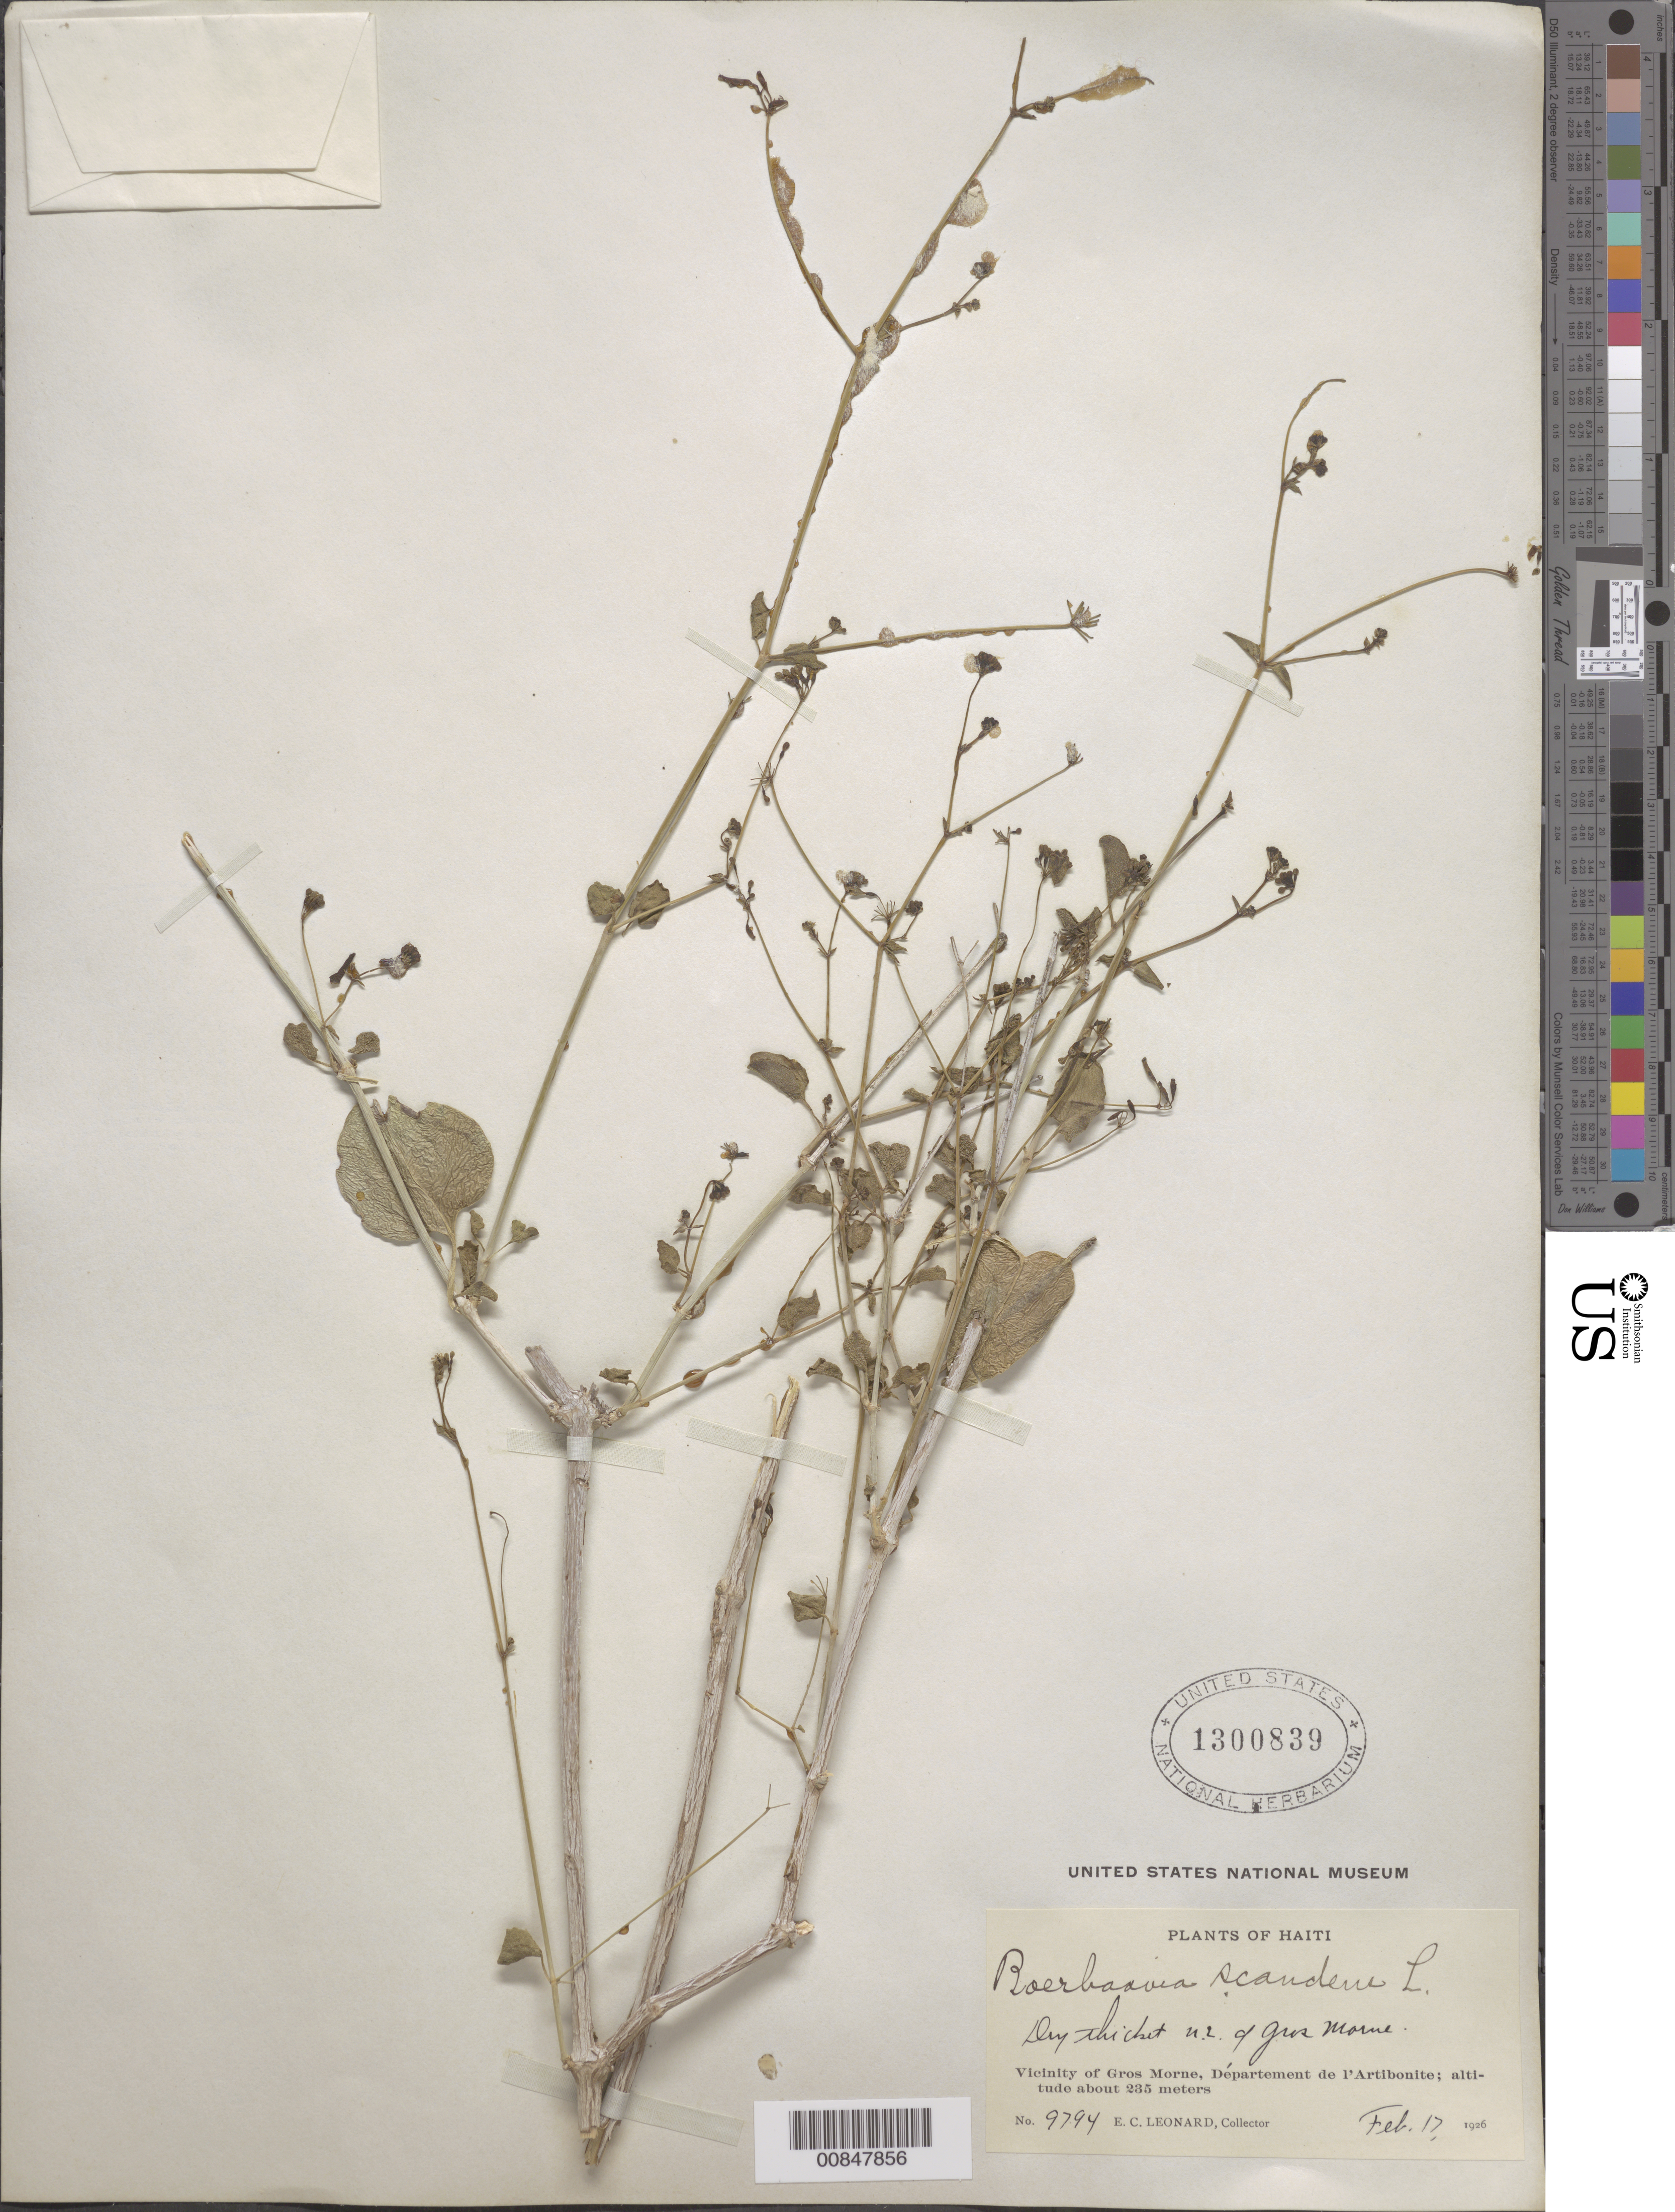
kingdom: Plantae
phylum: Tracheophyta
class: Magnoliopsida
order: Caryophyllales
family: Nyctaginaceae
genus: Boerhavia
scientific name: Boerhavia scandens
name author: L.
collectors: E. C. Leonard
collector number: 9794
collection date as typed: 17 Feb 1926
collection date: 1926-02-17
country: Haiti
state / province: Artibonite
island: Hispaniola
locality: N. E. of Gros Morne.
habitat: Dry thicket.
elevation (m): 235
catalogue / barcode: US 1300839